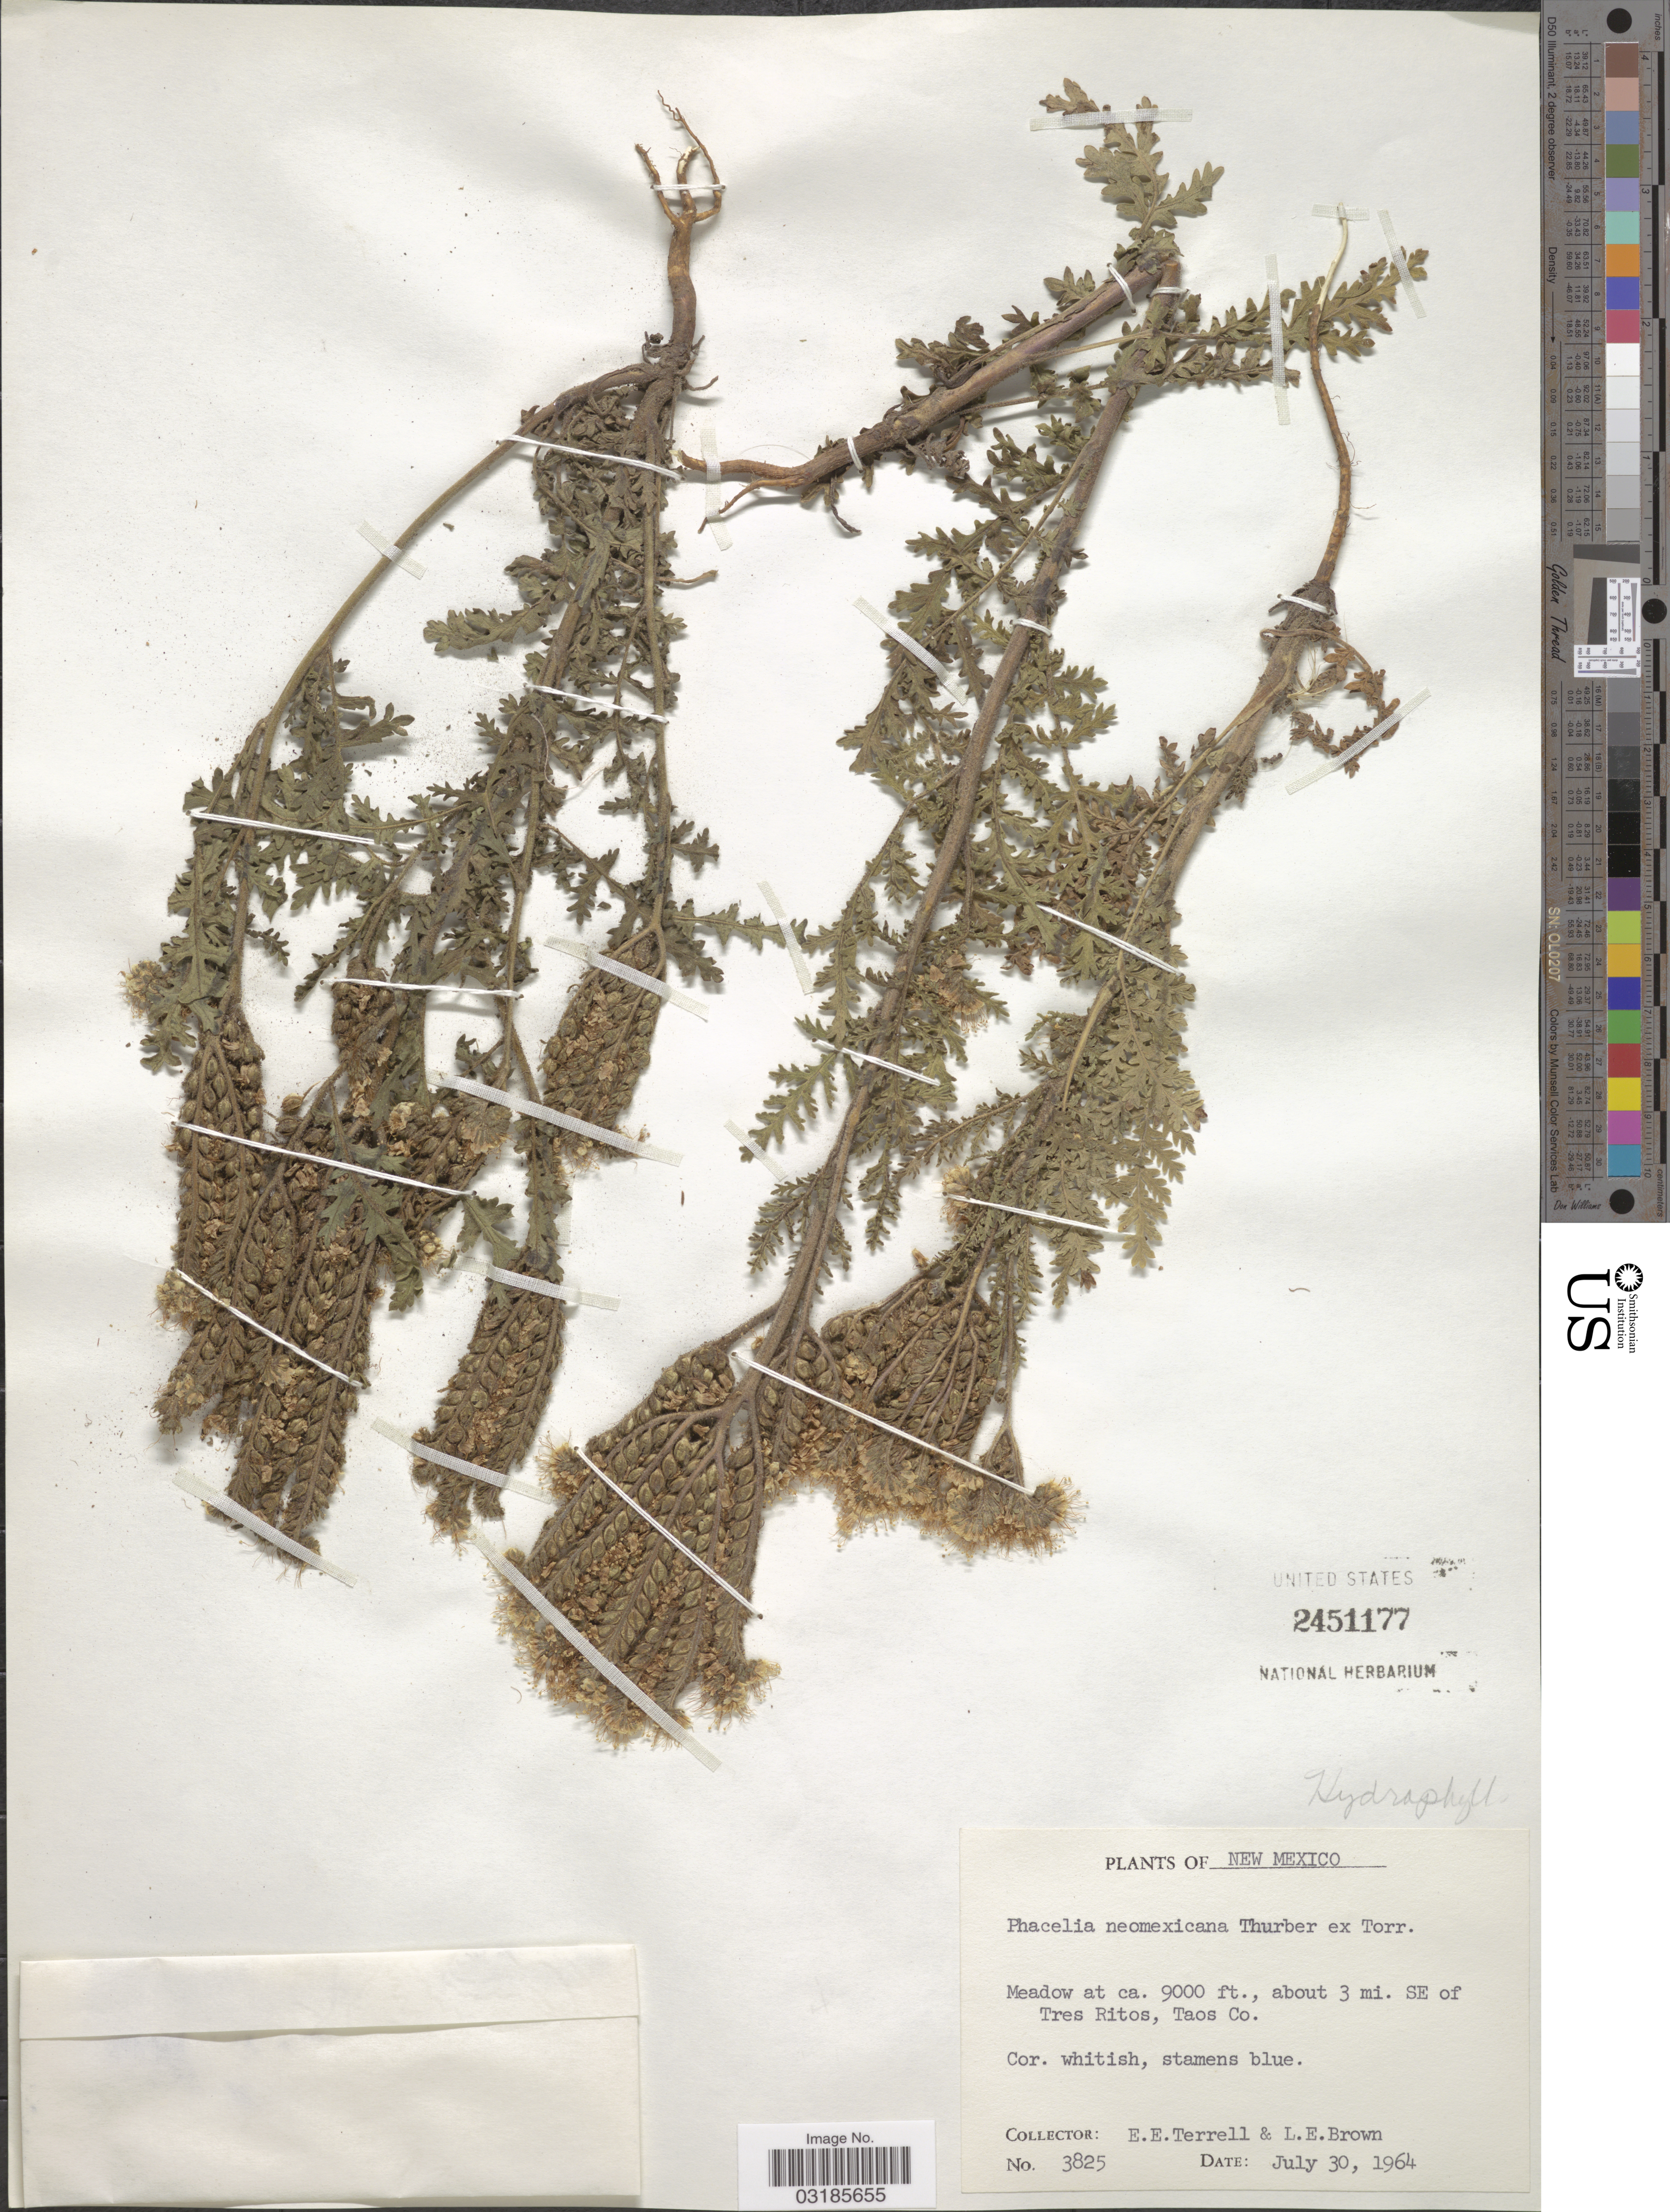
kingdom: Plantae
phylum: Tracheophyta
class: Magnoliopsida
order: Boraginales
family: Hydrophyllaceae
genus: Phacelia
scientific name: Phacelia neomexicana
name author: Thurb. ex Torr.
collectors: E. E. Terrell & L. E. Brown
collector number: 3825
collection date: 1964-07-30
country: United States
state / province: New Mexico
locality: About 3 mi. SE of Tres Ritos, Taos Co.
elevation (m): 2743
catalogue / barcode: US 2451177